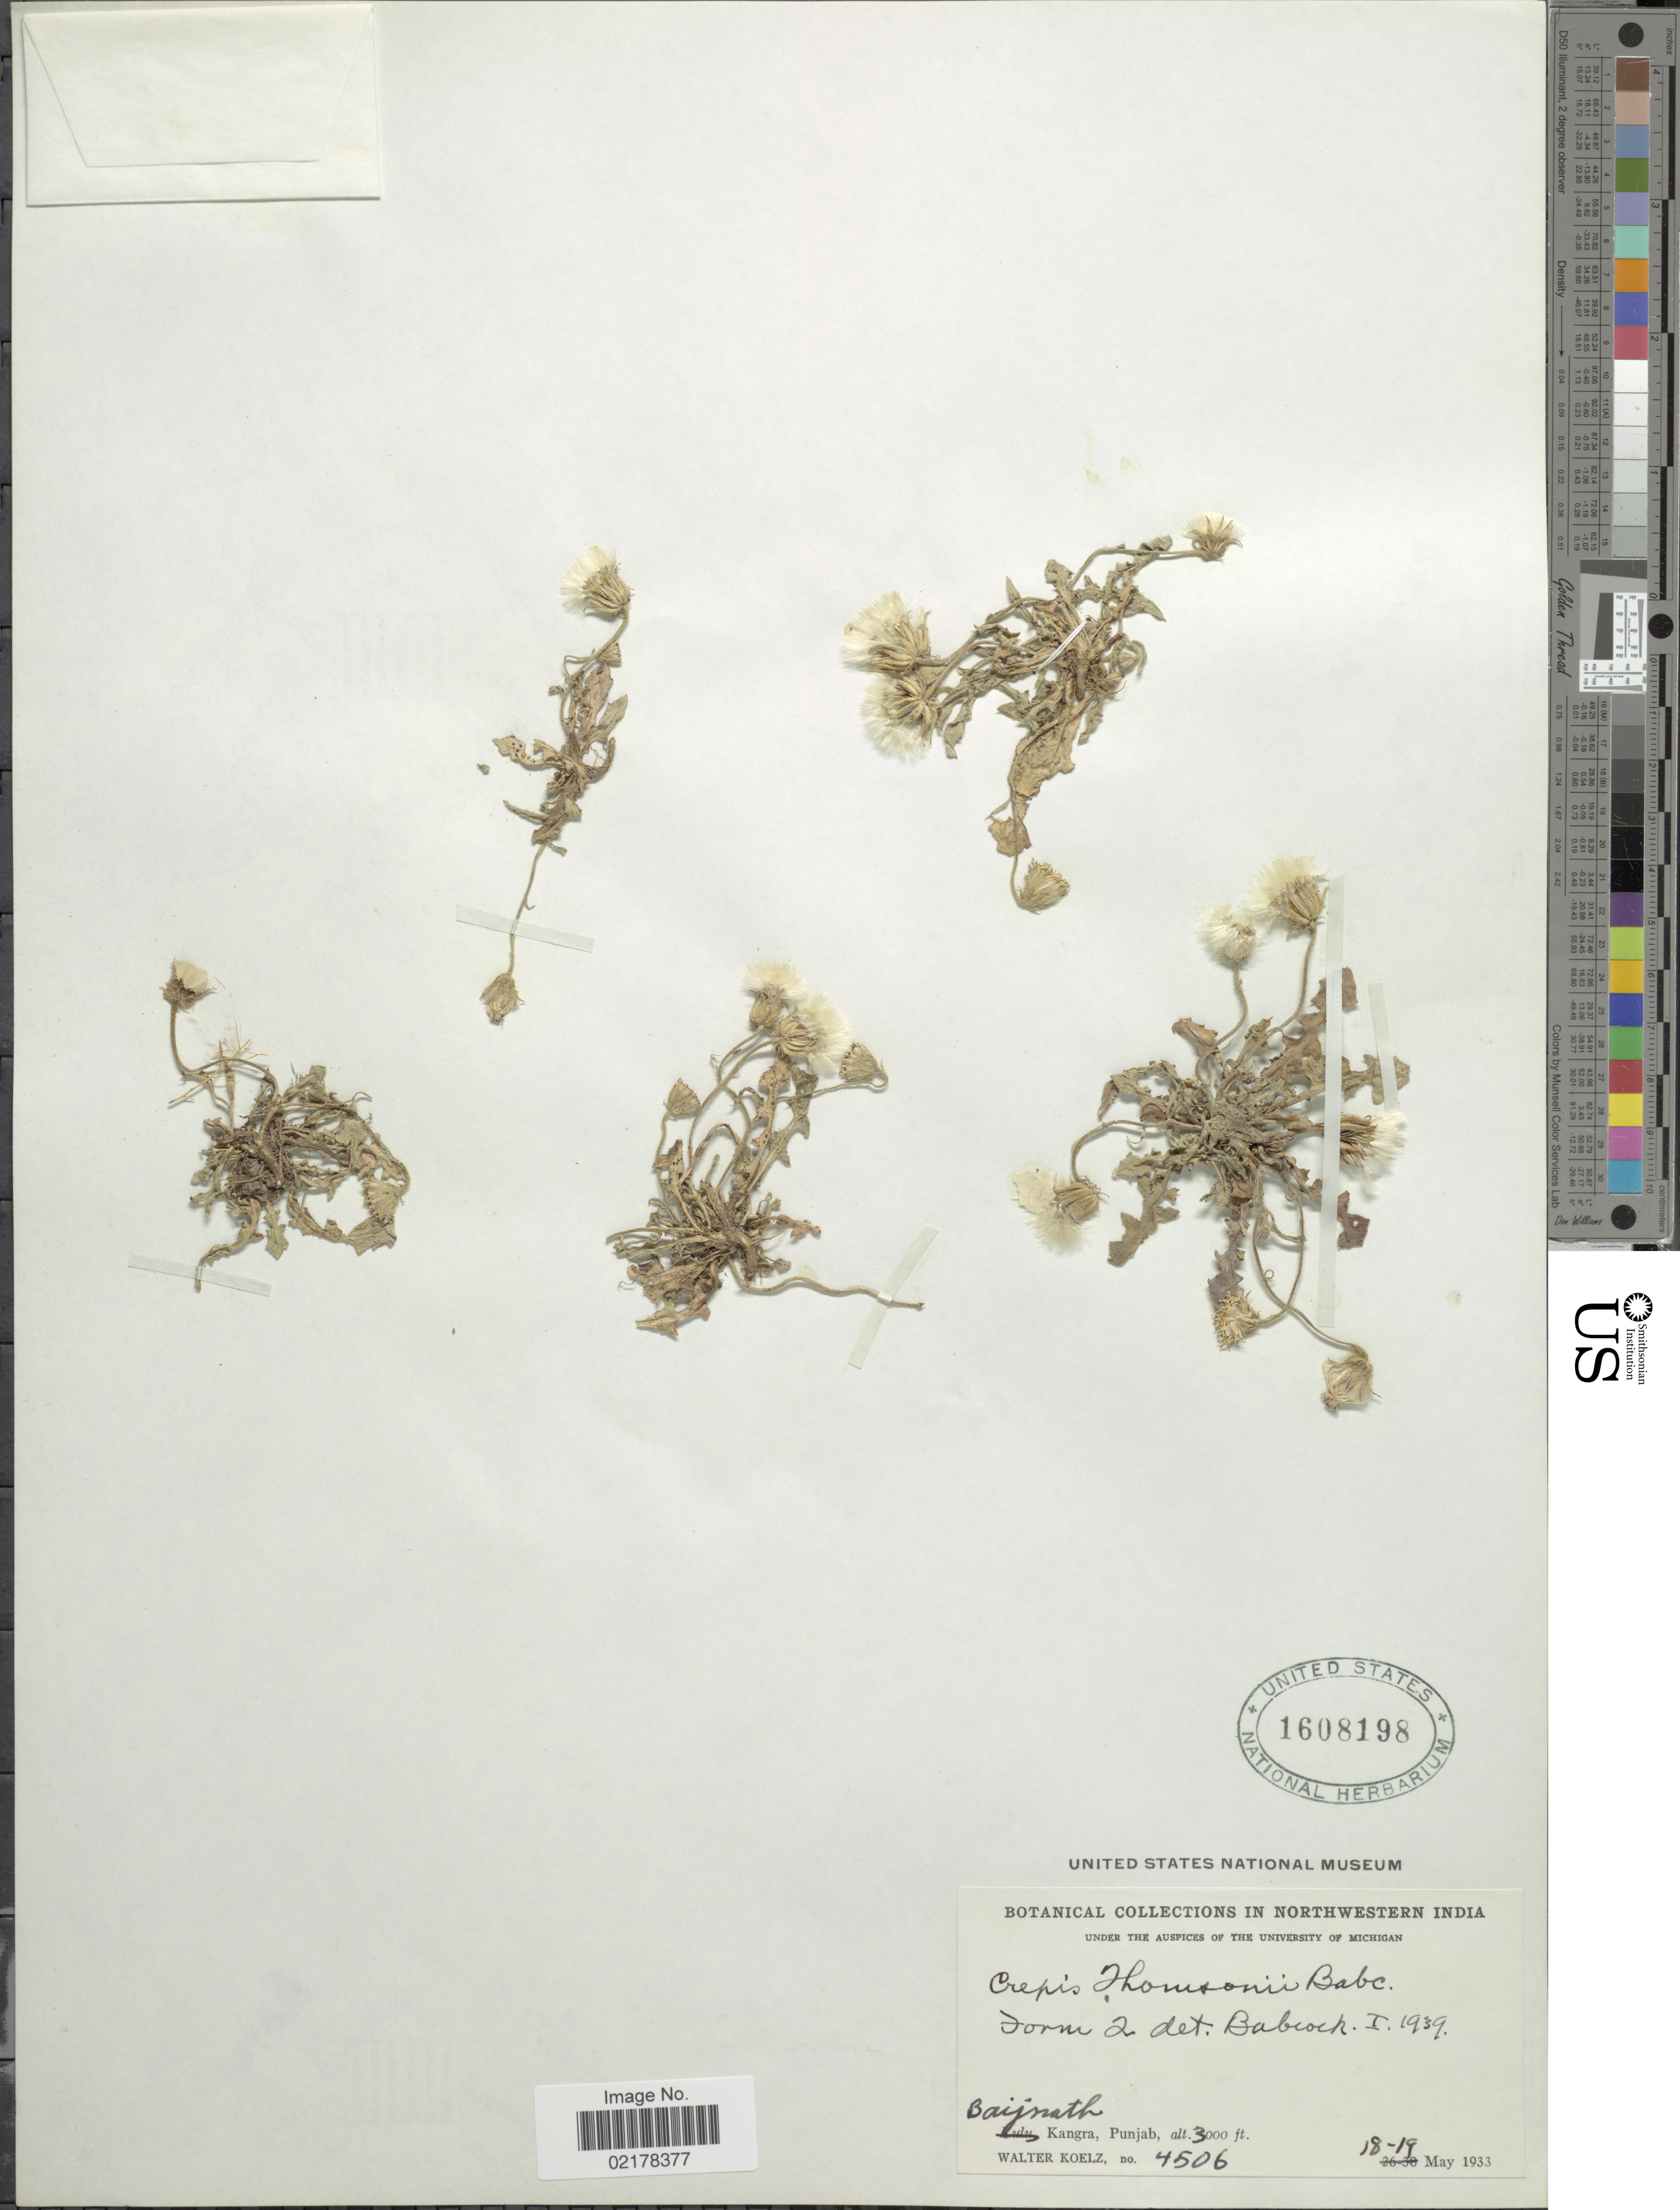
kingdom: Plantae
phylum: Tracheophyta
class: Magnoliopsida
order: Asterales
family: Asteraceae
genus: Crepis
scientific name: Crepis foetida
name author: L.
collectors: W. N. Koelz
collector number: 4506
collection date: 1933-05-18/1933-05-19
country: India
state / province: Himachal Pradesh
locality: Baijnath, Kangra, Punjab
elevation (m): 914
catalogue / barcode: US 1608198